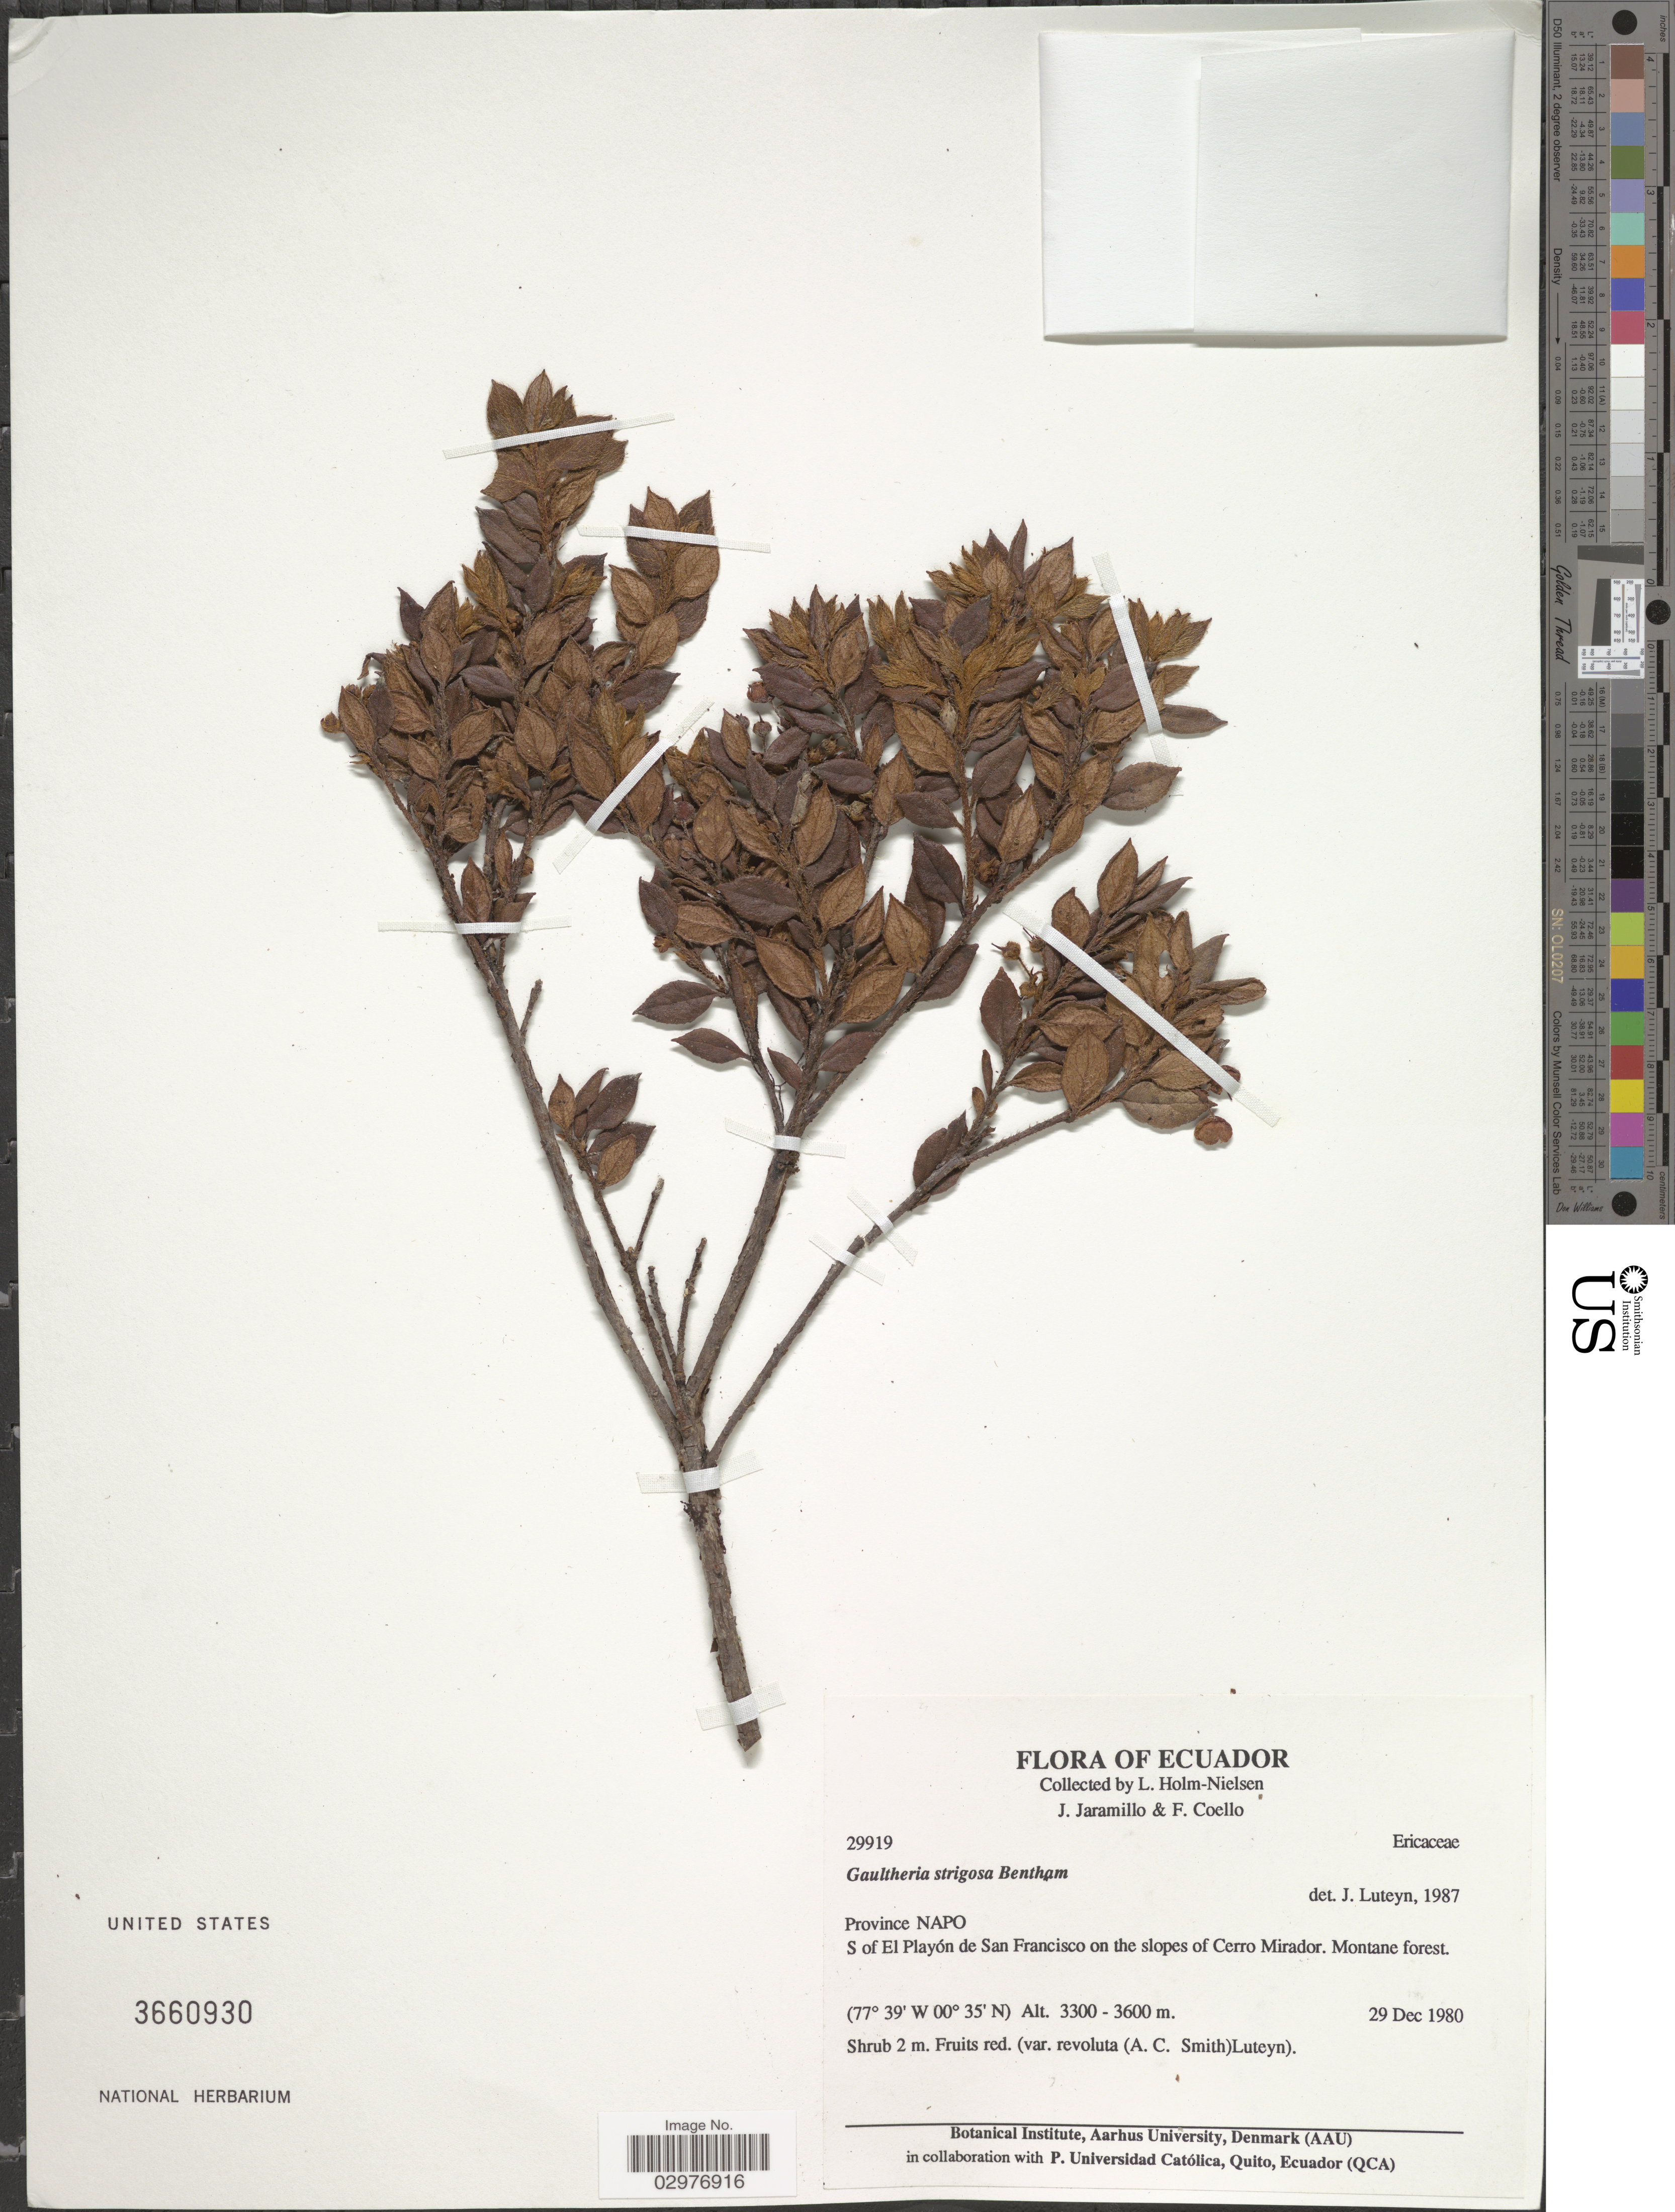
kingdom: Plantae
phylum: Tracheophyta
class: Magnoliopsida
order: Ericales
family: Ericaceae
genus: Gaultheria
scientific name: Gaultheria strigosa var. strigosa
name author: Benth.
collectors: L. Holm-Nielsen, J. Jaramillo & F. Coello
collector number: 29919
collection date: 1980-12-29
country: Ecuador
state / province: Napo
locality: Province Napo. S of El Playón de San Francisco on the slopes of Cerro Mirador. Montane forest.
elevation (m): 3300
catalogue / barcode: US 3660930